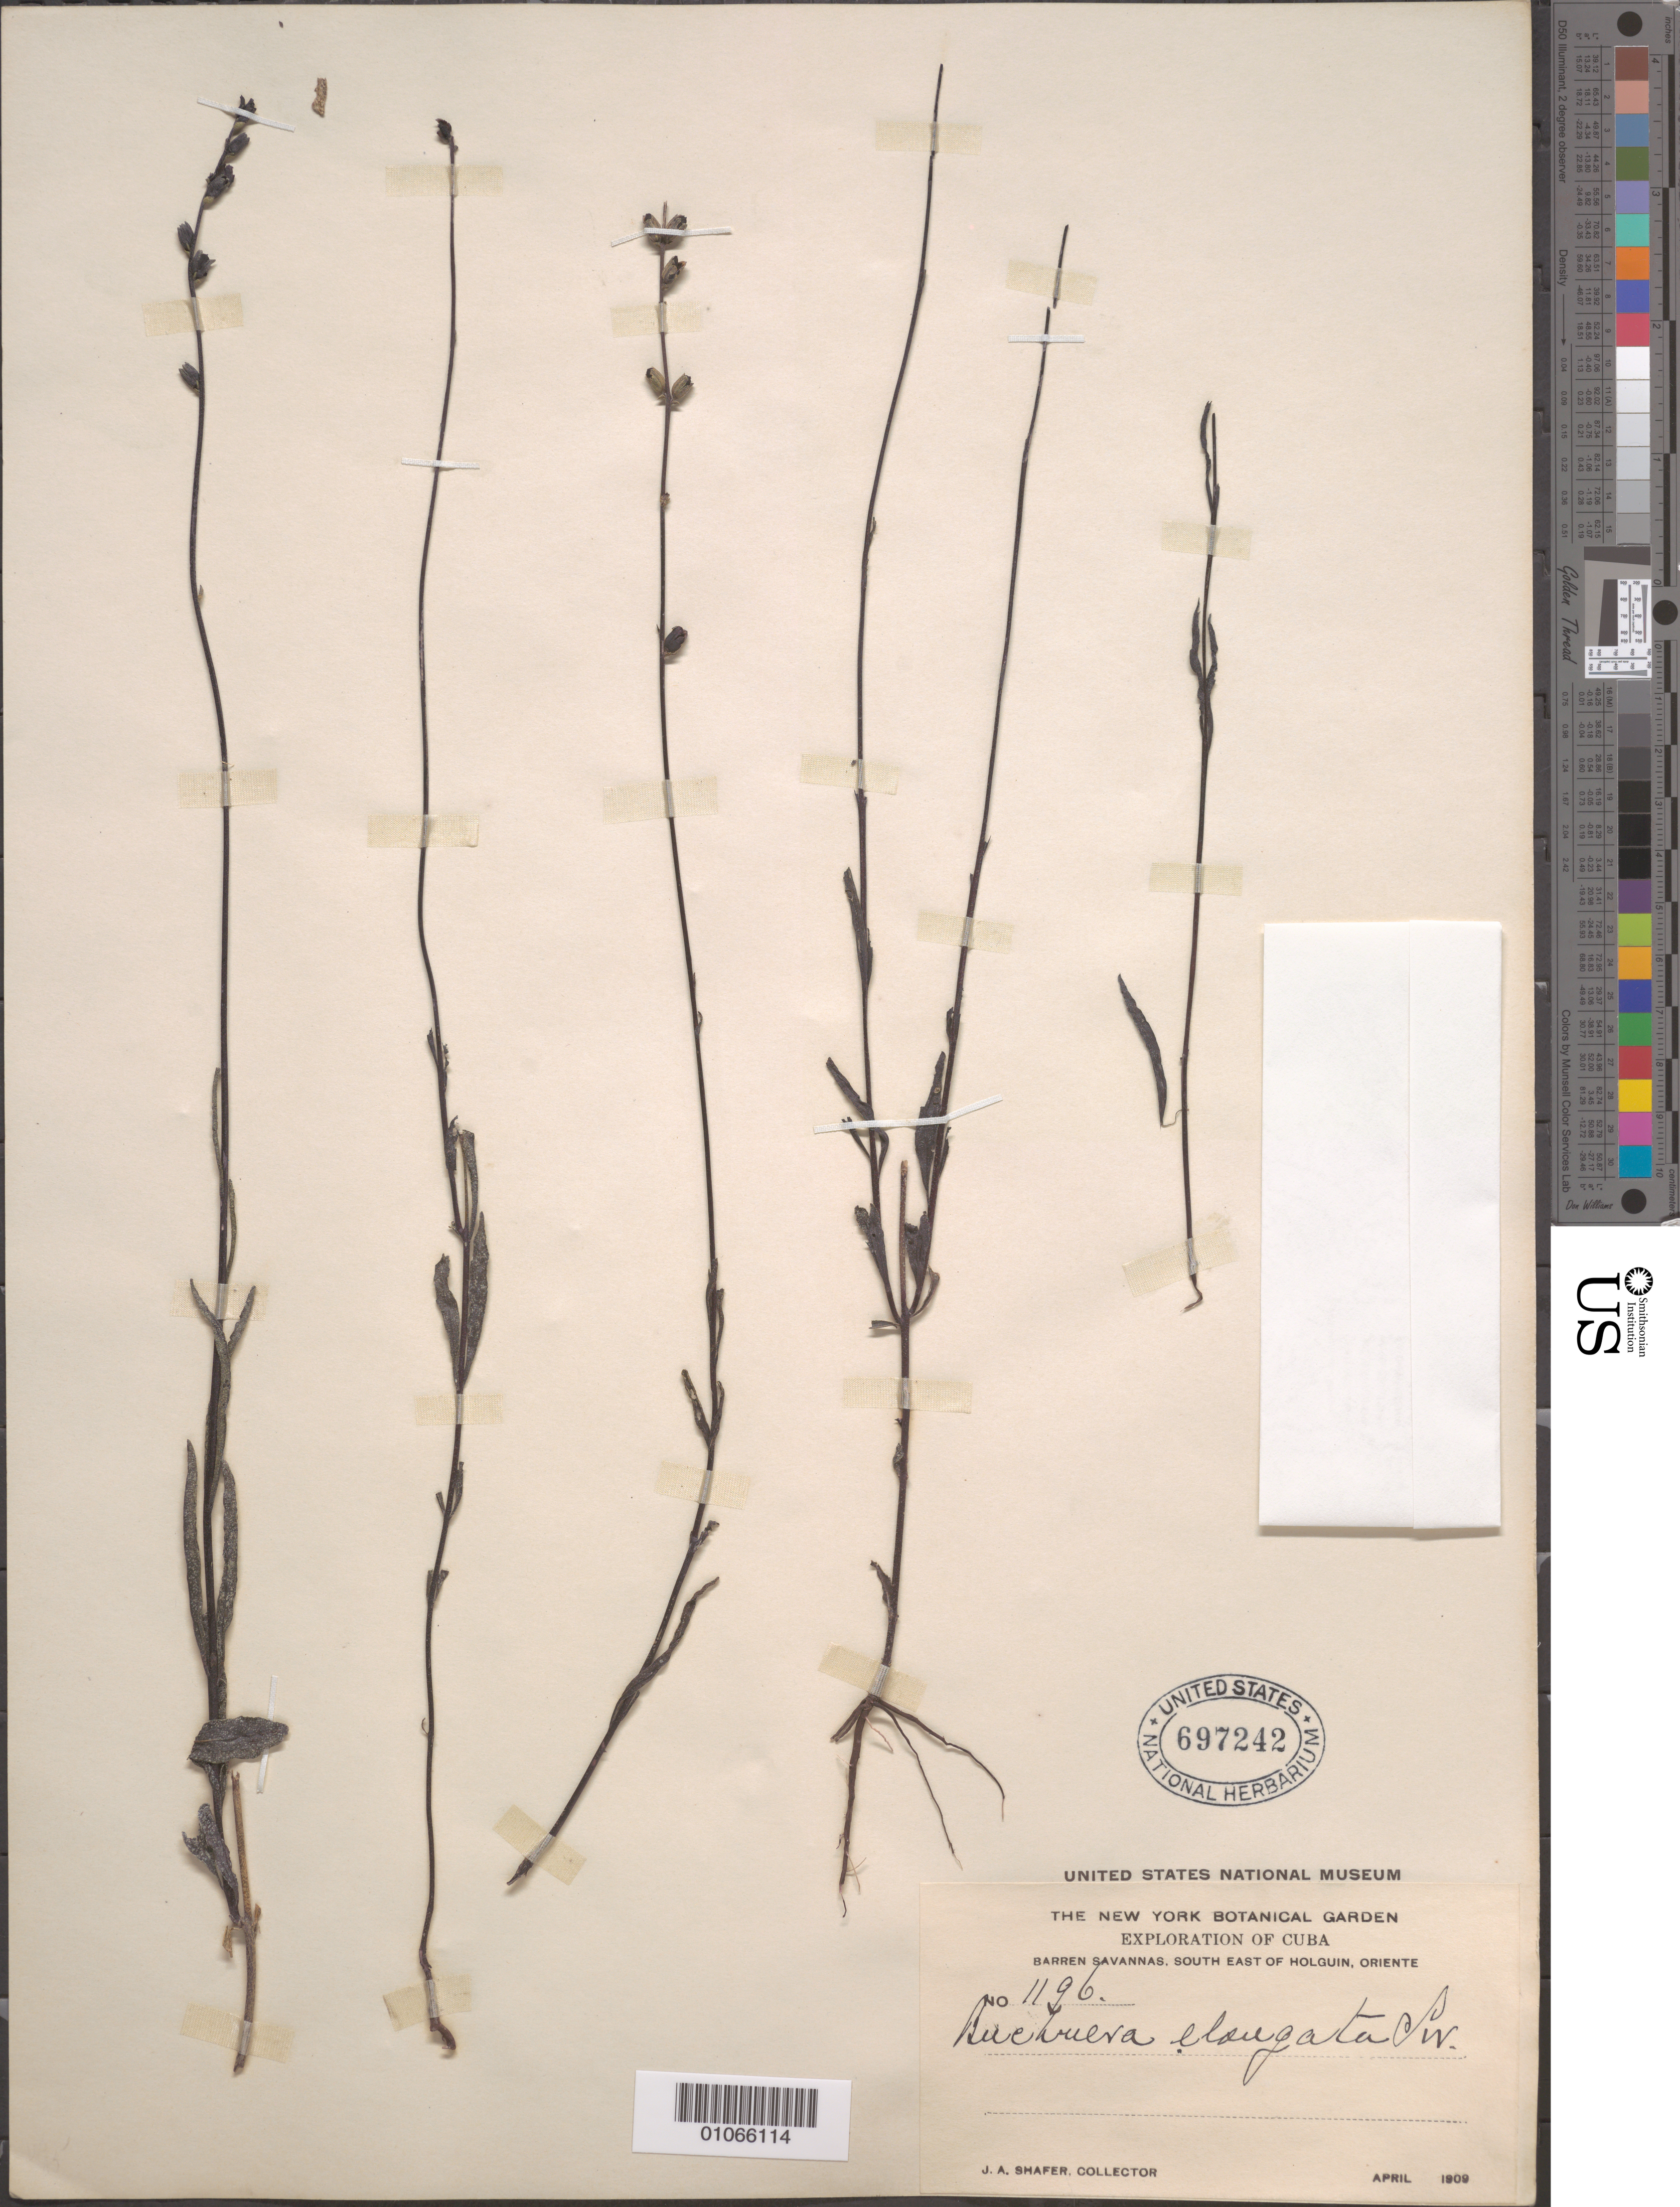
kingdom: Plantae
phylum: Tracheophyta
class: Magnoliopsida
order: Lamiales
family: Orobanchaceae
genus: Buchnera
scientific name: Buchnera elongata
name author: Sw.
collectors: J. A. Shafer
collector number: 1196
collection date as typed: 01 Apr 1909 to 30 Apr 1909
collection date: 1909-04-01/1909-04-30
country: Cuba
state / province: Holguín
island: Cuba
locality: Barren savannas, southeast of Holguin, Oriente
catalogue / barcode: US 697242